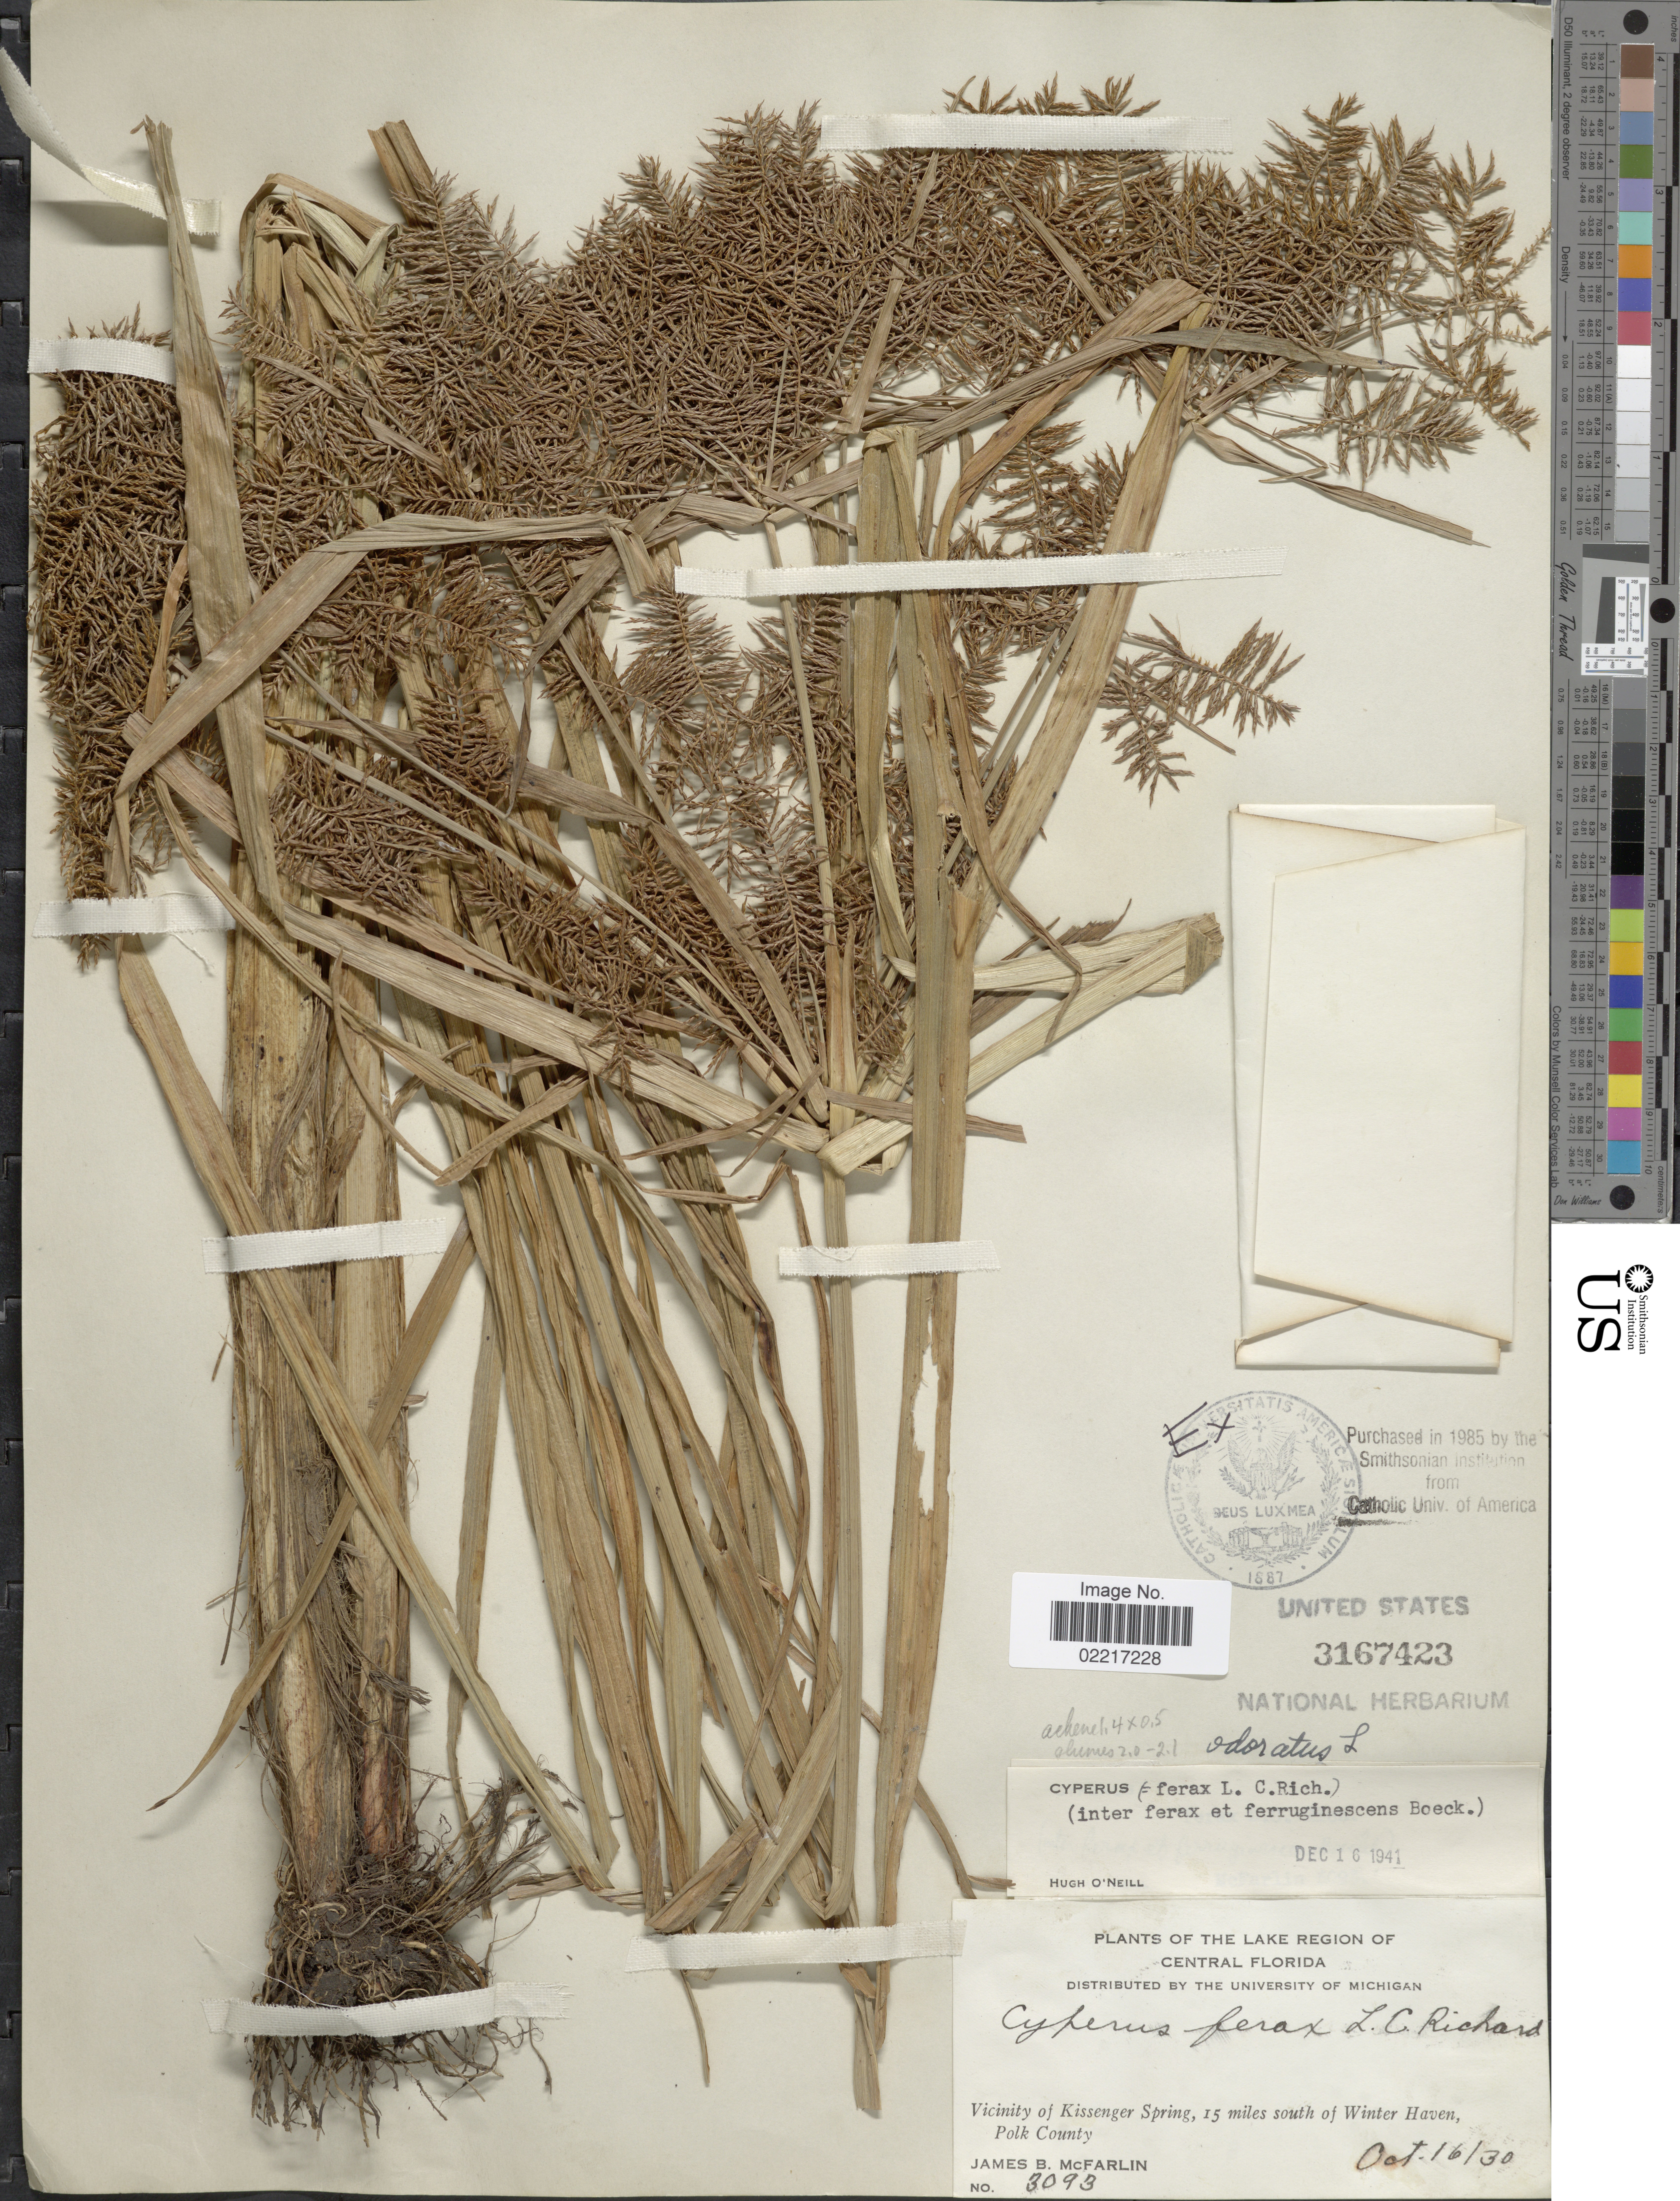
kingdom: Plantae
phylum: Tracheophyta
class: Liliopsida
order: Poales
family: Cyperaceae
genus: Cyperus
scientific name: Cyperus odoratus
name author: L.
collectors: J. McFarlin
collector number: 3093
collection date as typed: Transcribed d/m/y: 16/10/30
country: United States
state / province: Florida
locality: Lake Region of Central Florida, Vicinity of Kissenger Spring, 15 miles south of Winter Haven, Polk County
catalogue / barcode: US 3167423